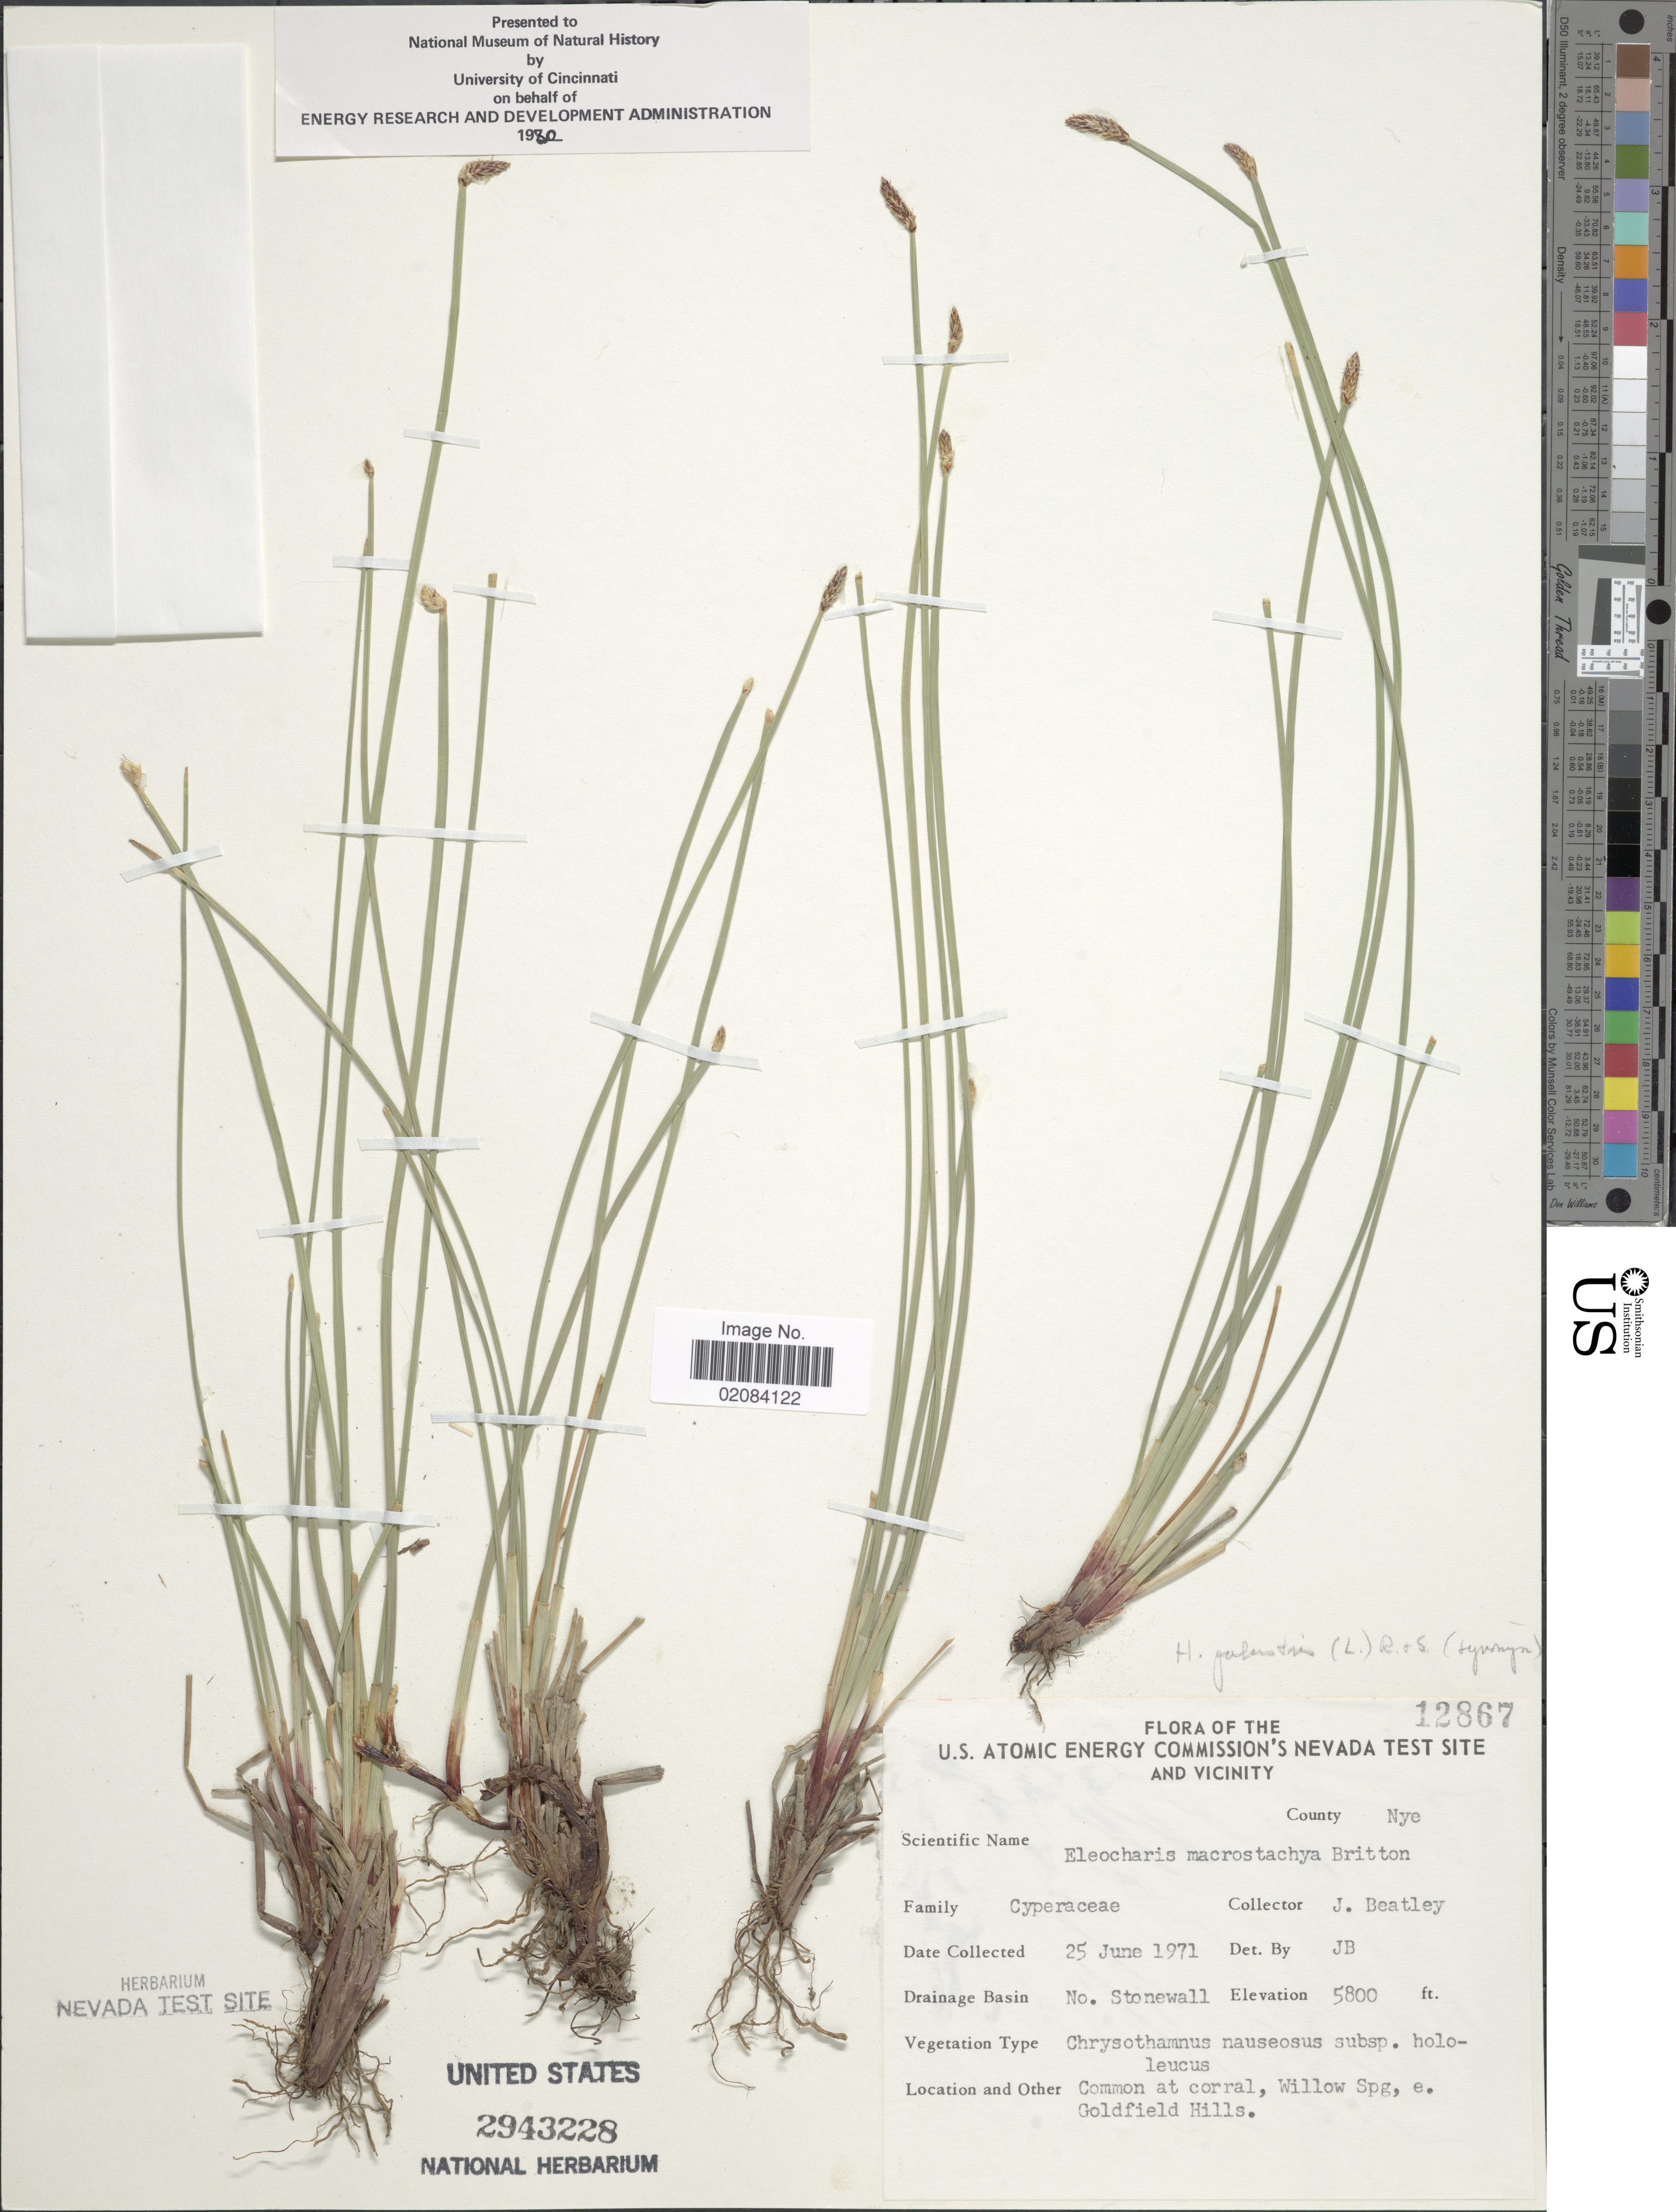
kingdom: Plantae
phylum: Tracheophyta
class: Liliopsida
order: Poales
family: Cyperaceae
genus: Eleocharis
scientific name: Eleocharis palustris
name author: (L.) Roem. & Schult.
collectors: J. C. Beatley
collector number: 12867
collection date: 1971-06-25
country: United States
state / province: Nevada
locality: U.S. Atomic Energy comissions's Nevada Test Site and Vicinity, County Nye. No. Stonewall. Willow Spg, e. Goldfield Hills.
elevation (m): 1768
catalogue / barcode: US 2943228